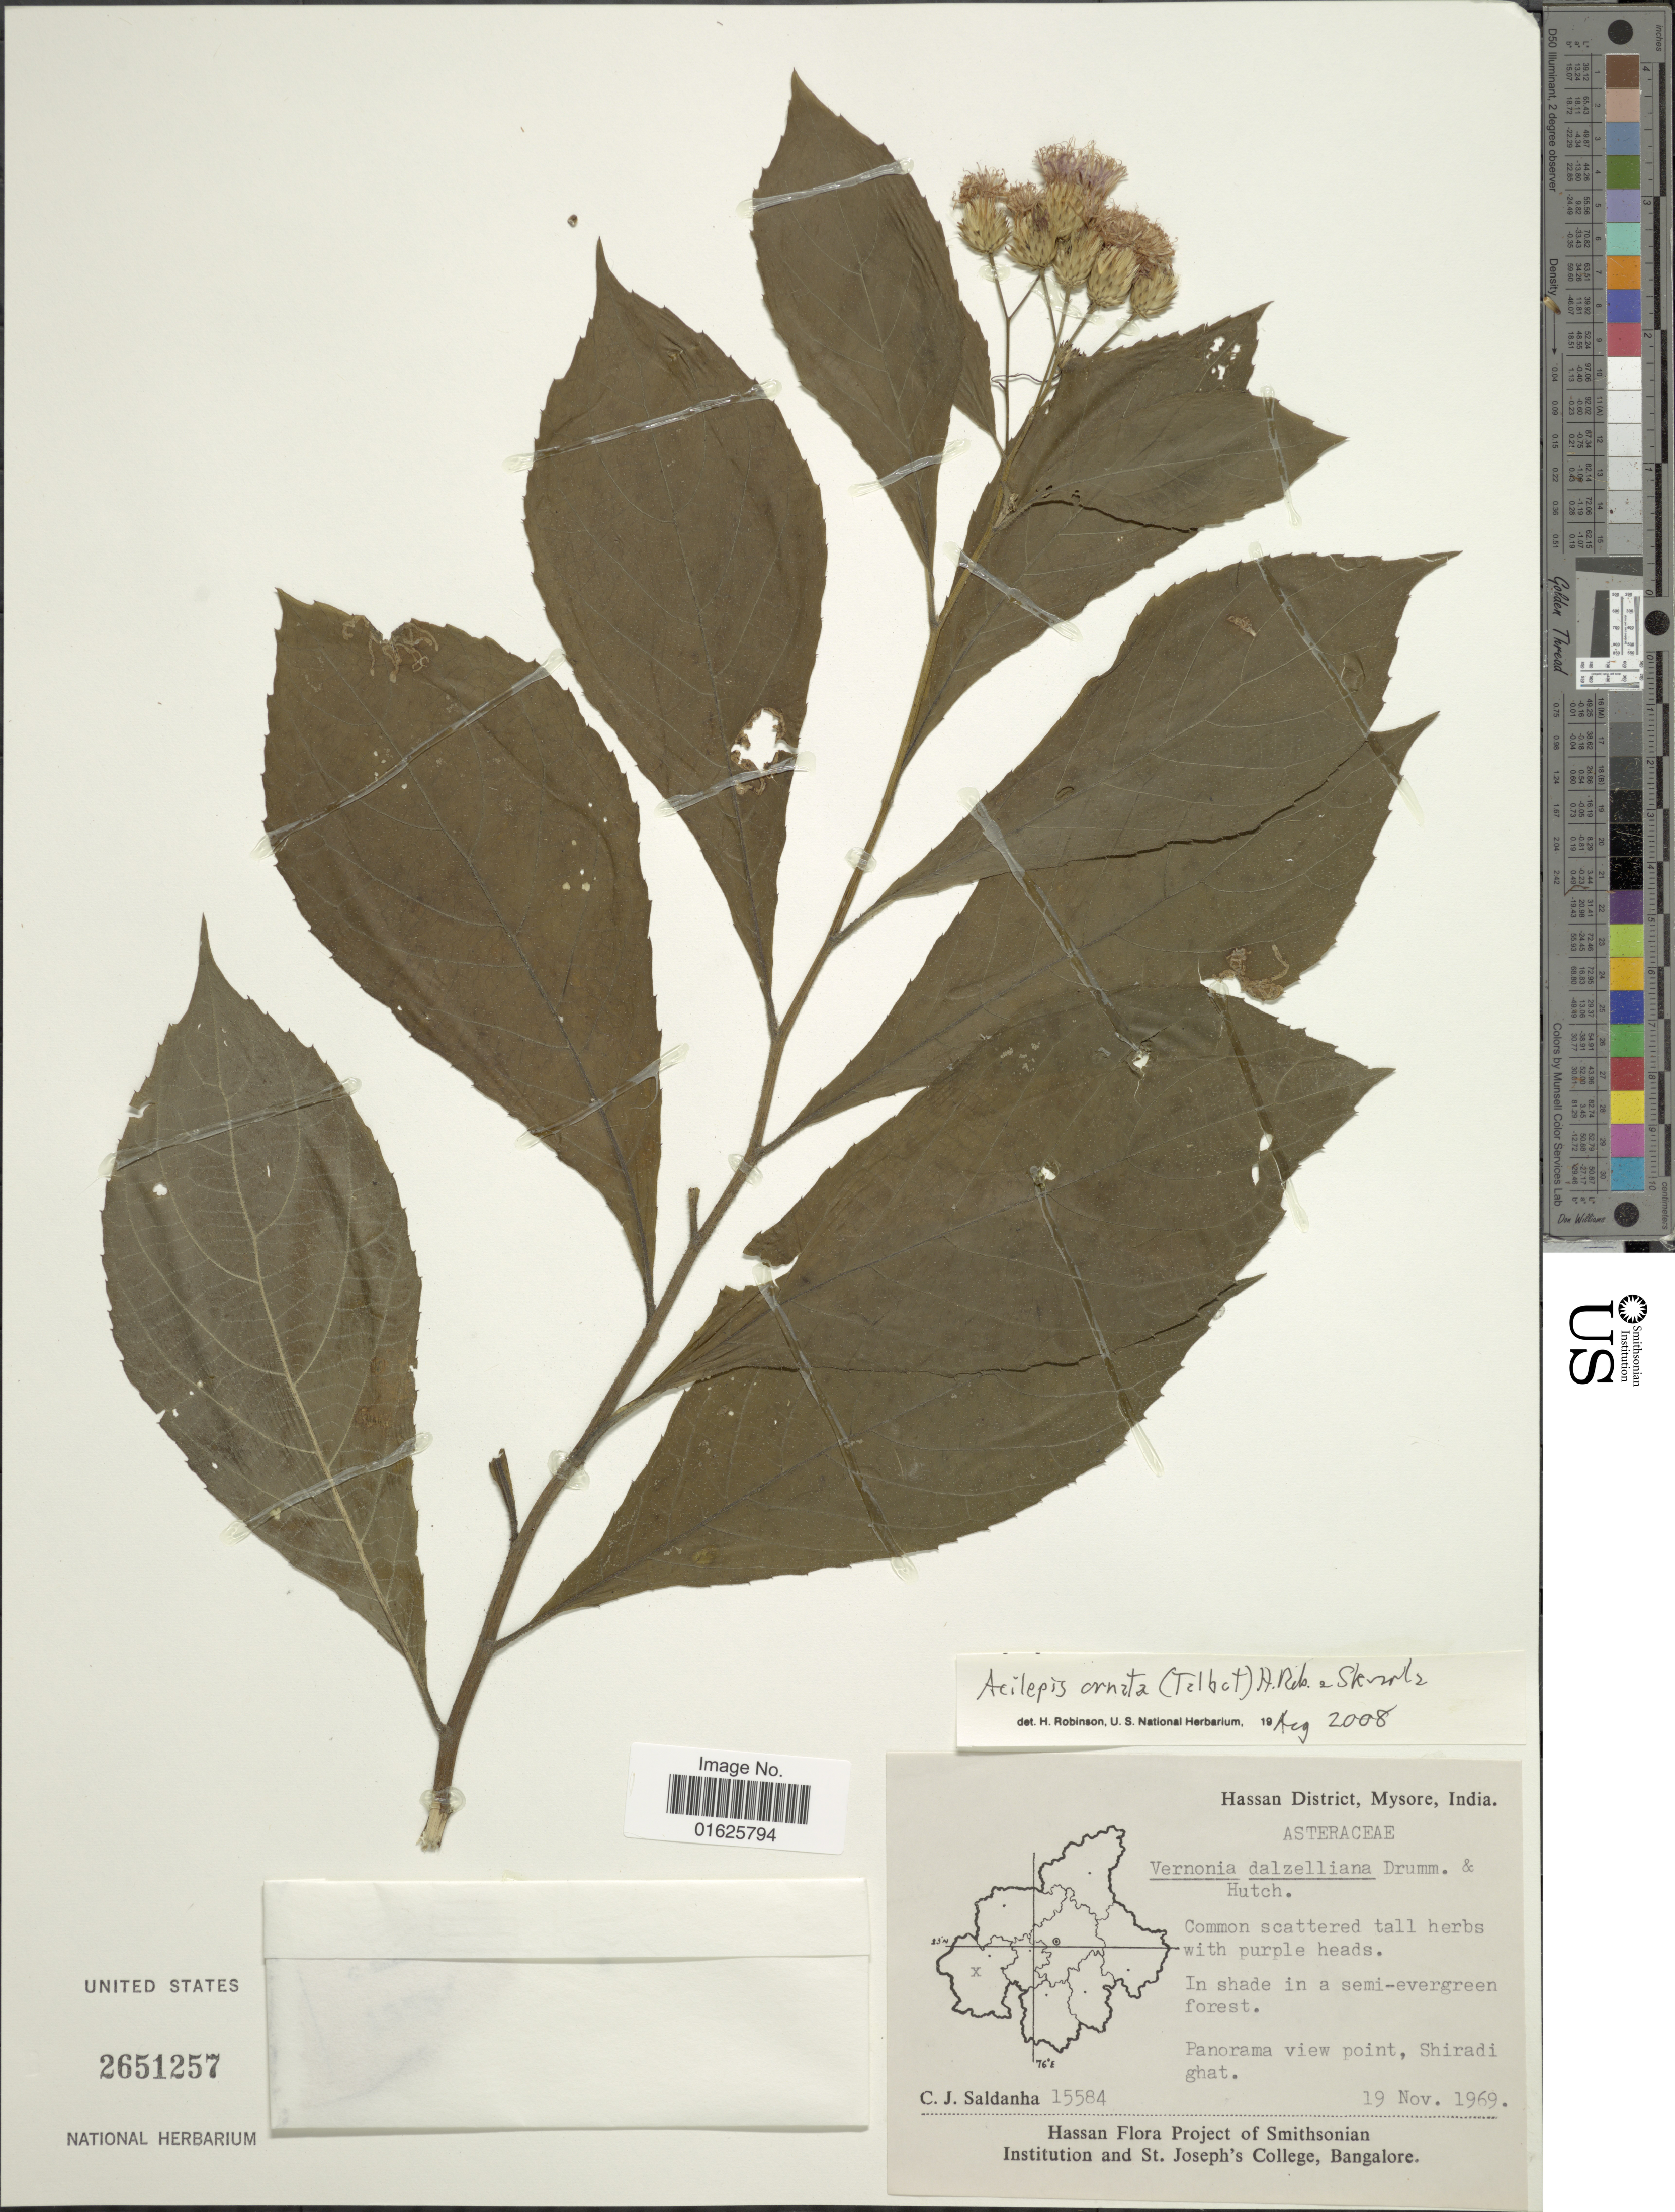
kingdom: Plantae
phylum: Tracheophyta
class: Magnoliopsida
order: Asterales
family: Asteraceae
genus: Acilepis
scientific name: Acilepis ornata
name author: (Talbot) H. Rob. & Skvarla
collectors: C. J. Saldanha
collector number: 15584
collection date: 1969-11-19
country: India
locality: Hassan District, Mysore, Panorama view point, Shiradi ghat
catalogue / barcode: US 2651257